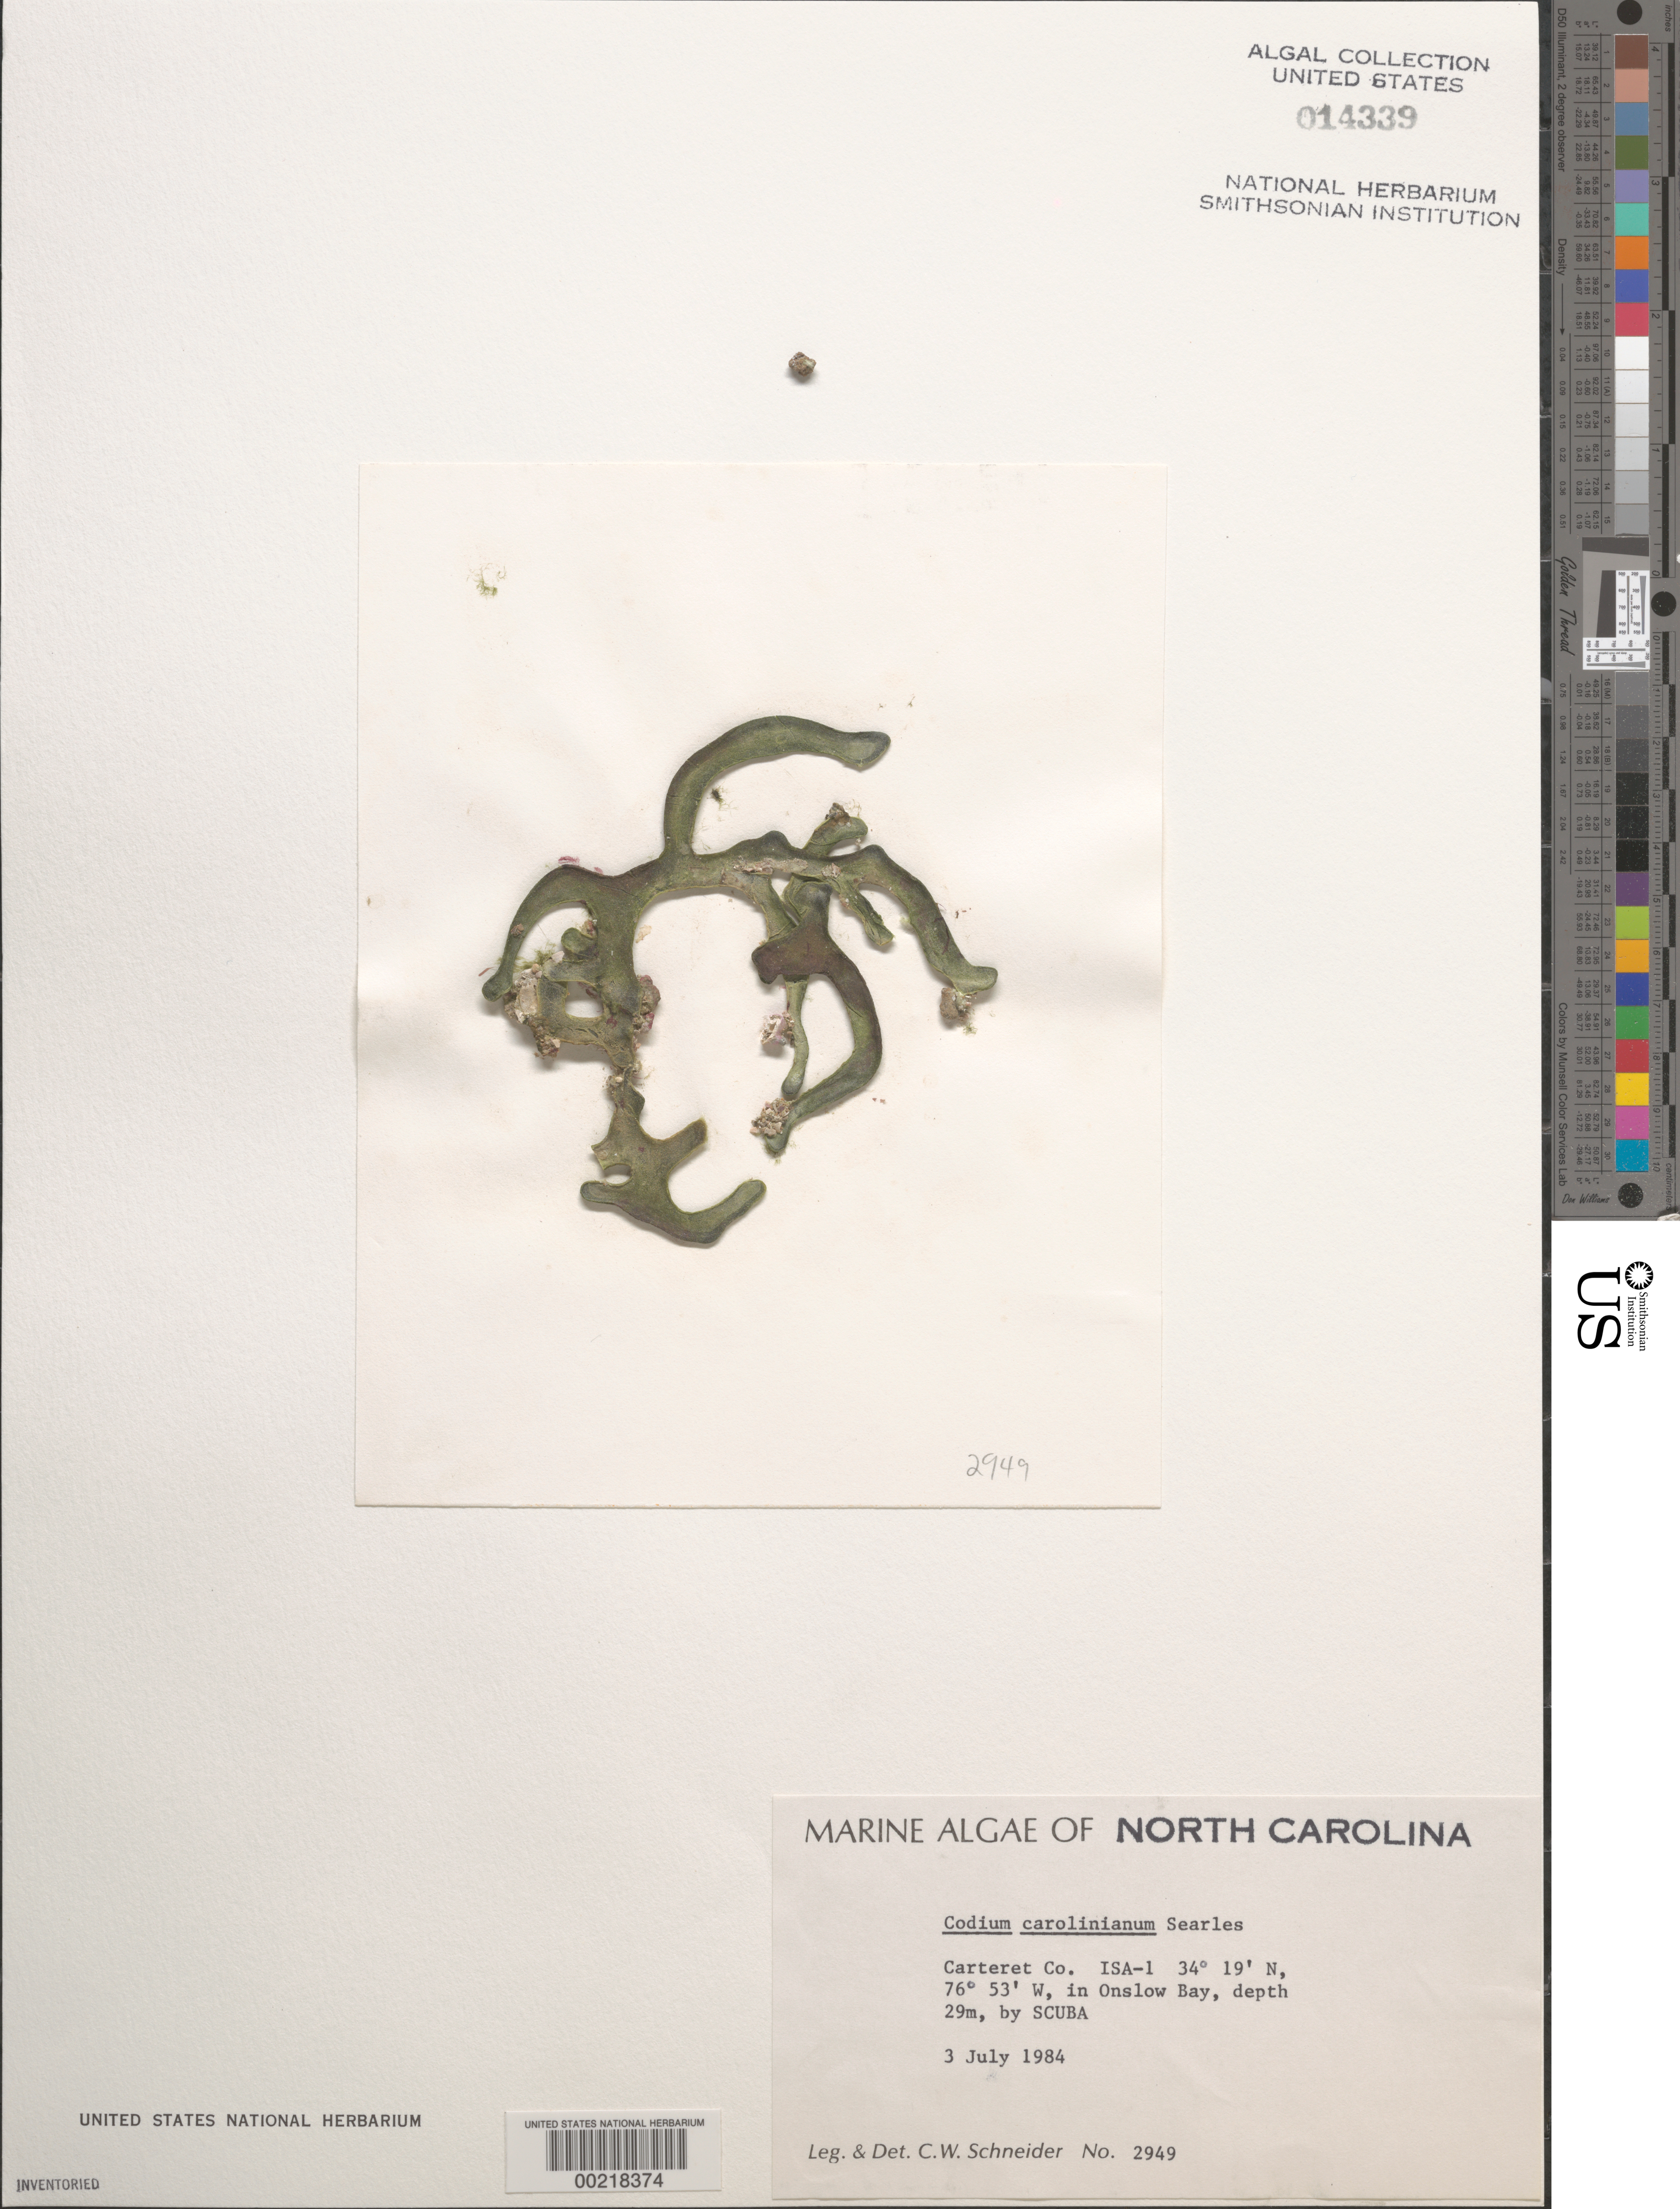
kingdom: Plantae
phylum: Chlorophyta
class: Ulvophyceae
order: Bryopsidales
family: Codiaceae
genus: Codium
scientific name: Codium carolinianum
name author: Searles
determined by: Schneider, C. W.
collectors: C. W. Schneider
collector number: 2949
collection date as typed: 03 Jul 1984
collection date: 1984-07-03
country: United States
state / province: North Carolina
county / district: Carteret County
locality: Onslow Bay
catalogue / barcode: US 14339